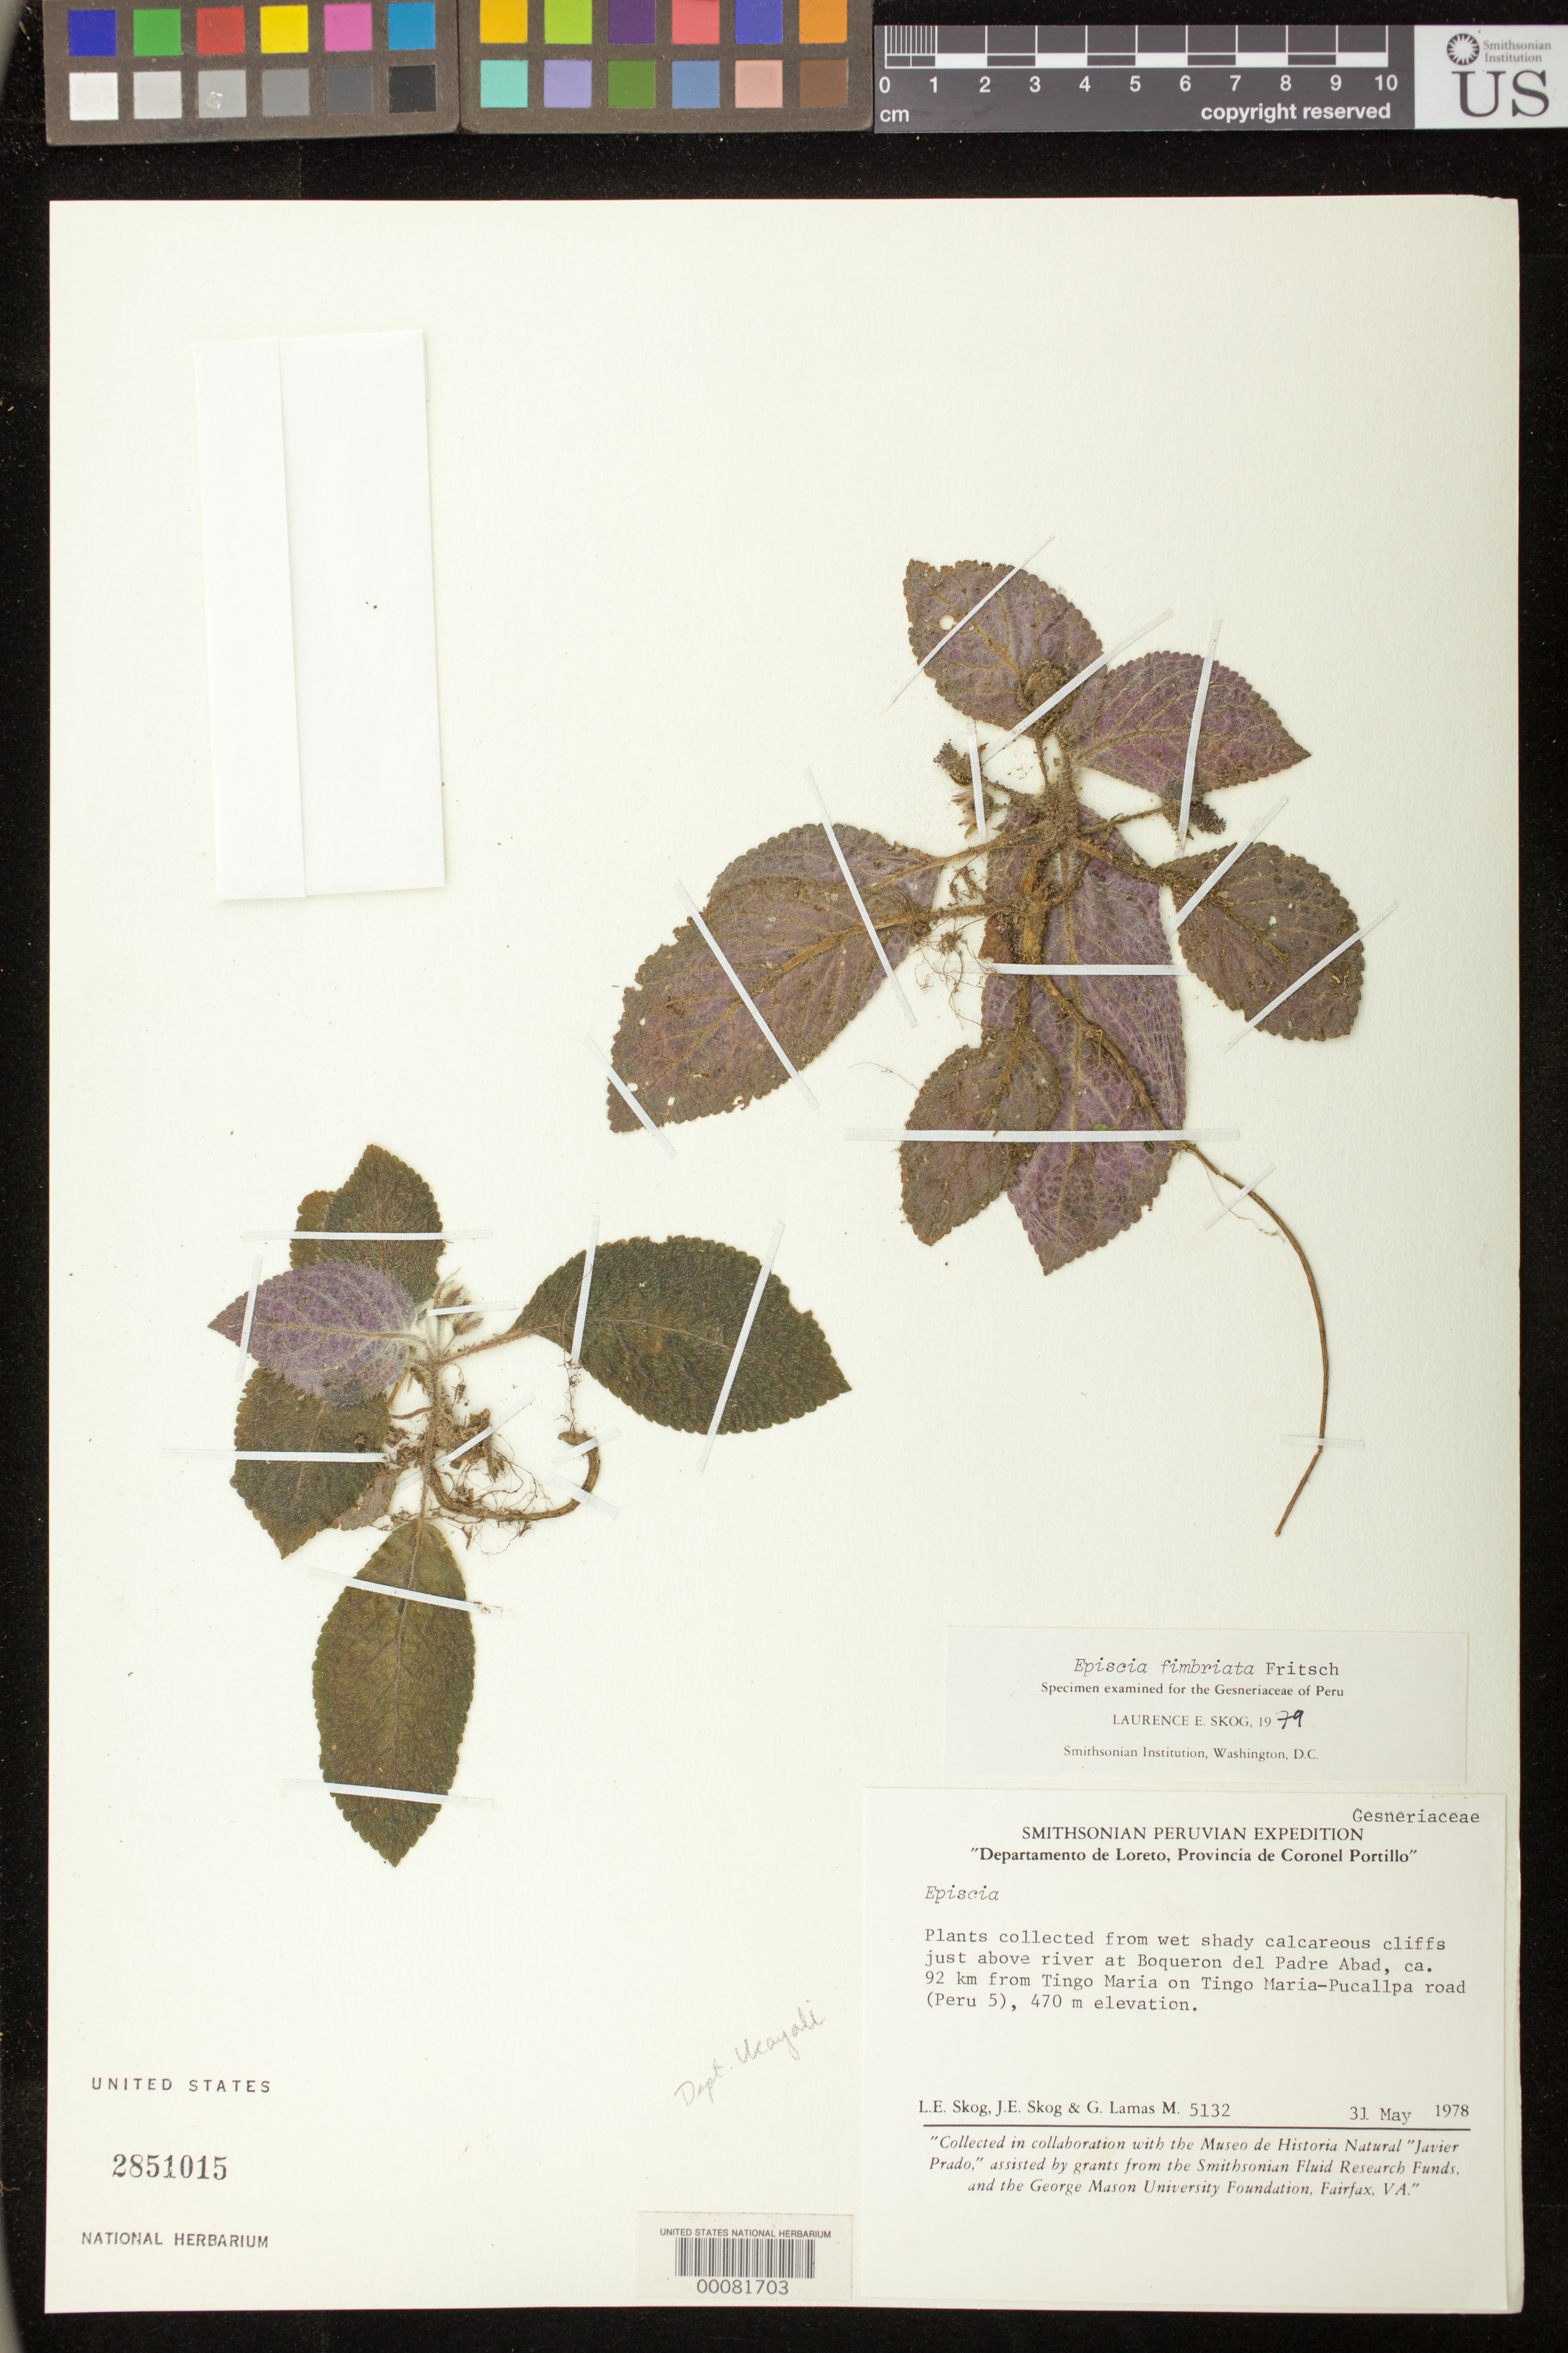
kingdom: Plantae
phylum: Tracheophyta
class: Magnoliopsida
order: Lamiales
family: Gesneriaceae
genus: Episcia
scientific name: Episcia fimbriata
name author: Fritsch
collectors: L. E. Skog, J. E. Skog & G. Lamas M.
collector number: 5132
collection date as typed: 31 May 1978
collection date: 1978-05-31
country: Peru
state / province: Loreto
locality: Prov. Coronel Portillo; Boqueron del Padre Abad, about 92 km from Tingo Maria on Tingo Maria-Pucallpa road (Peru 5)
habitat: Wet shady calcareous cliffs just above river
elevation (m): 470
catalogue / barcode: US 2851015